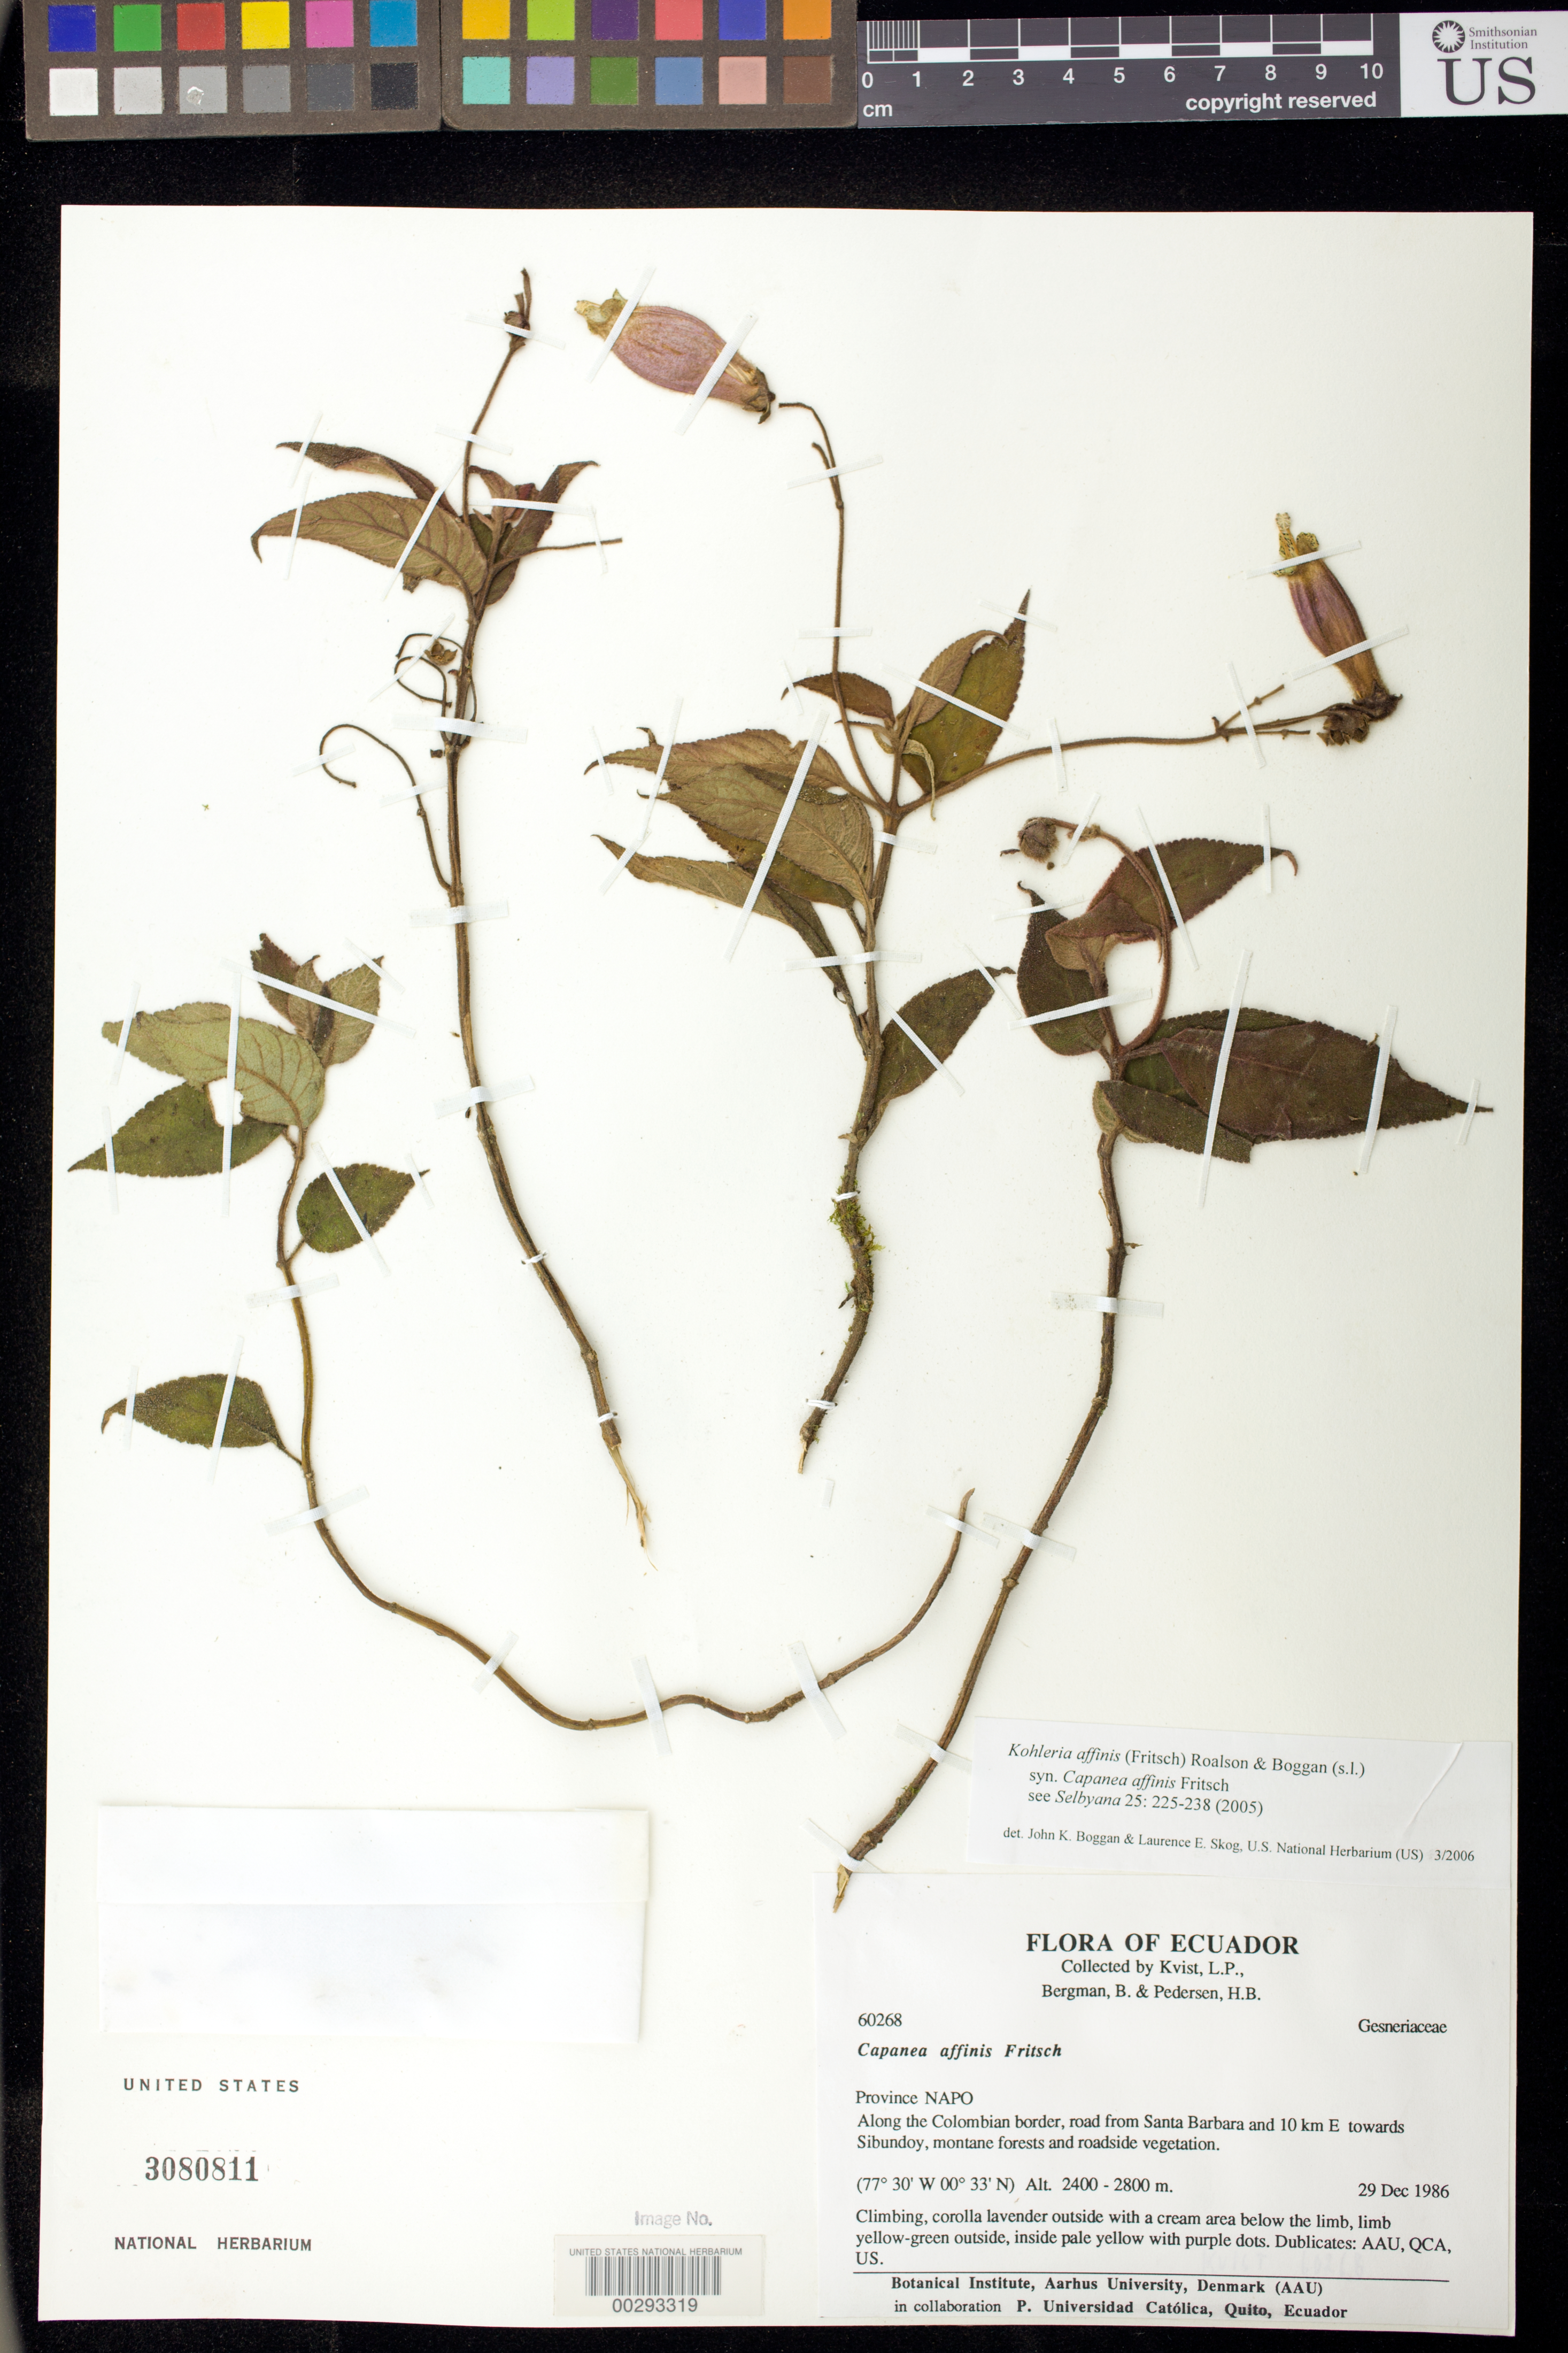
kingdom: Plantae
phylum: Tracheophyta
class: Magnoliopsida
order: Lamiales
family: Gesneriaceae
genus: Kohleria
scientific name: Kohleria affinis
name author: (Fritsch) Roalson & Boggan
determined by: Boggan, J. K.; Skog, L. E.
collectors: L. P. Kvist, B. Bergman & H. B. Pedersen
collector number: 60268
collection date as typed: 29 Dec 1986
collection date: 1986-12-29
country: Ecuador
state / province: Napo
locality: Along the Colombian border, road to Santa Barbara, E to Sibundoy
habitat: Montane forests and roadside vegetation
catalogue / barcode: US 3080811